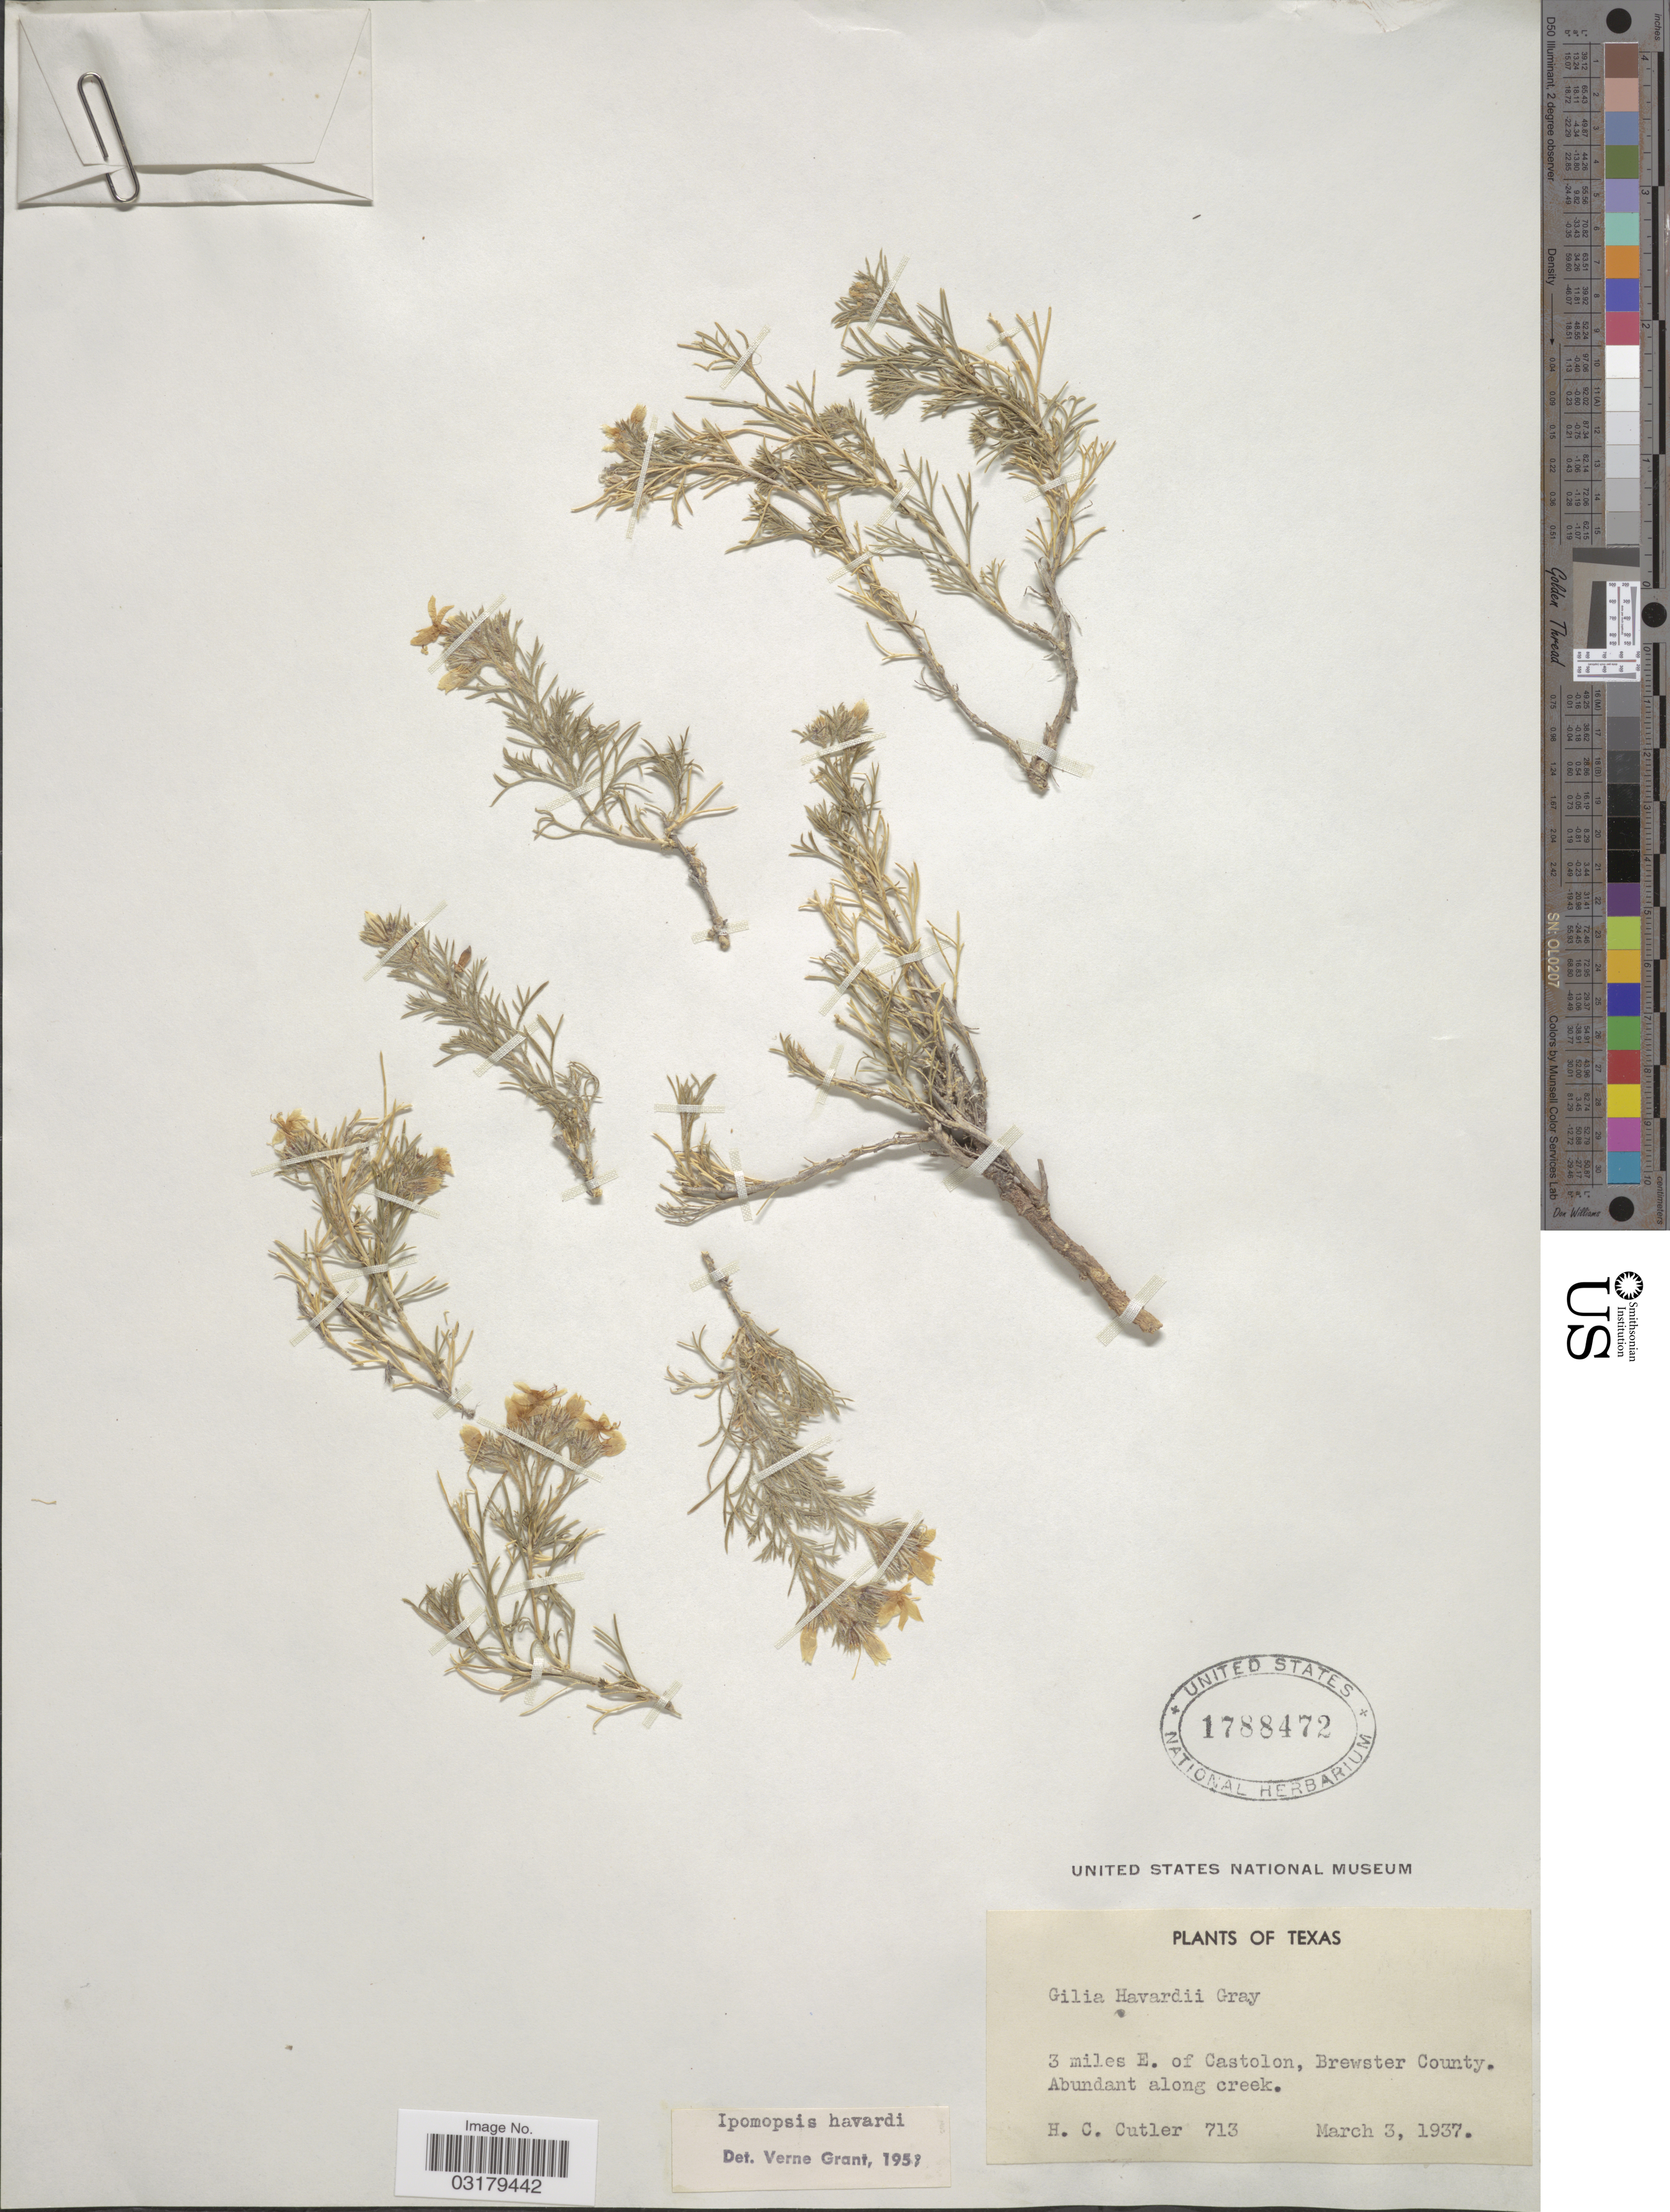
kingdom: Plantae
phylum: Tracheophyta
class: Magnoliopsida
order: Ericales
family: Polemoniaceae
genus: Ipomopsis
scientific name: Ipomopsis havardii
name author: (A. Gray) V.E. Grant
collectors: H. C. Cutler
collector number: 713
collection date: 1937-03-03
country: United States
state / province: Texas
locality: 3 miles E. of Castolon, Brewster County, Abundant along creek.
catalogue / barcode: US 1788472